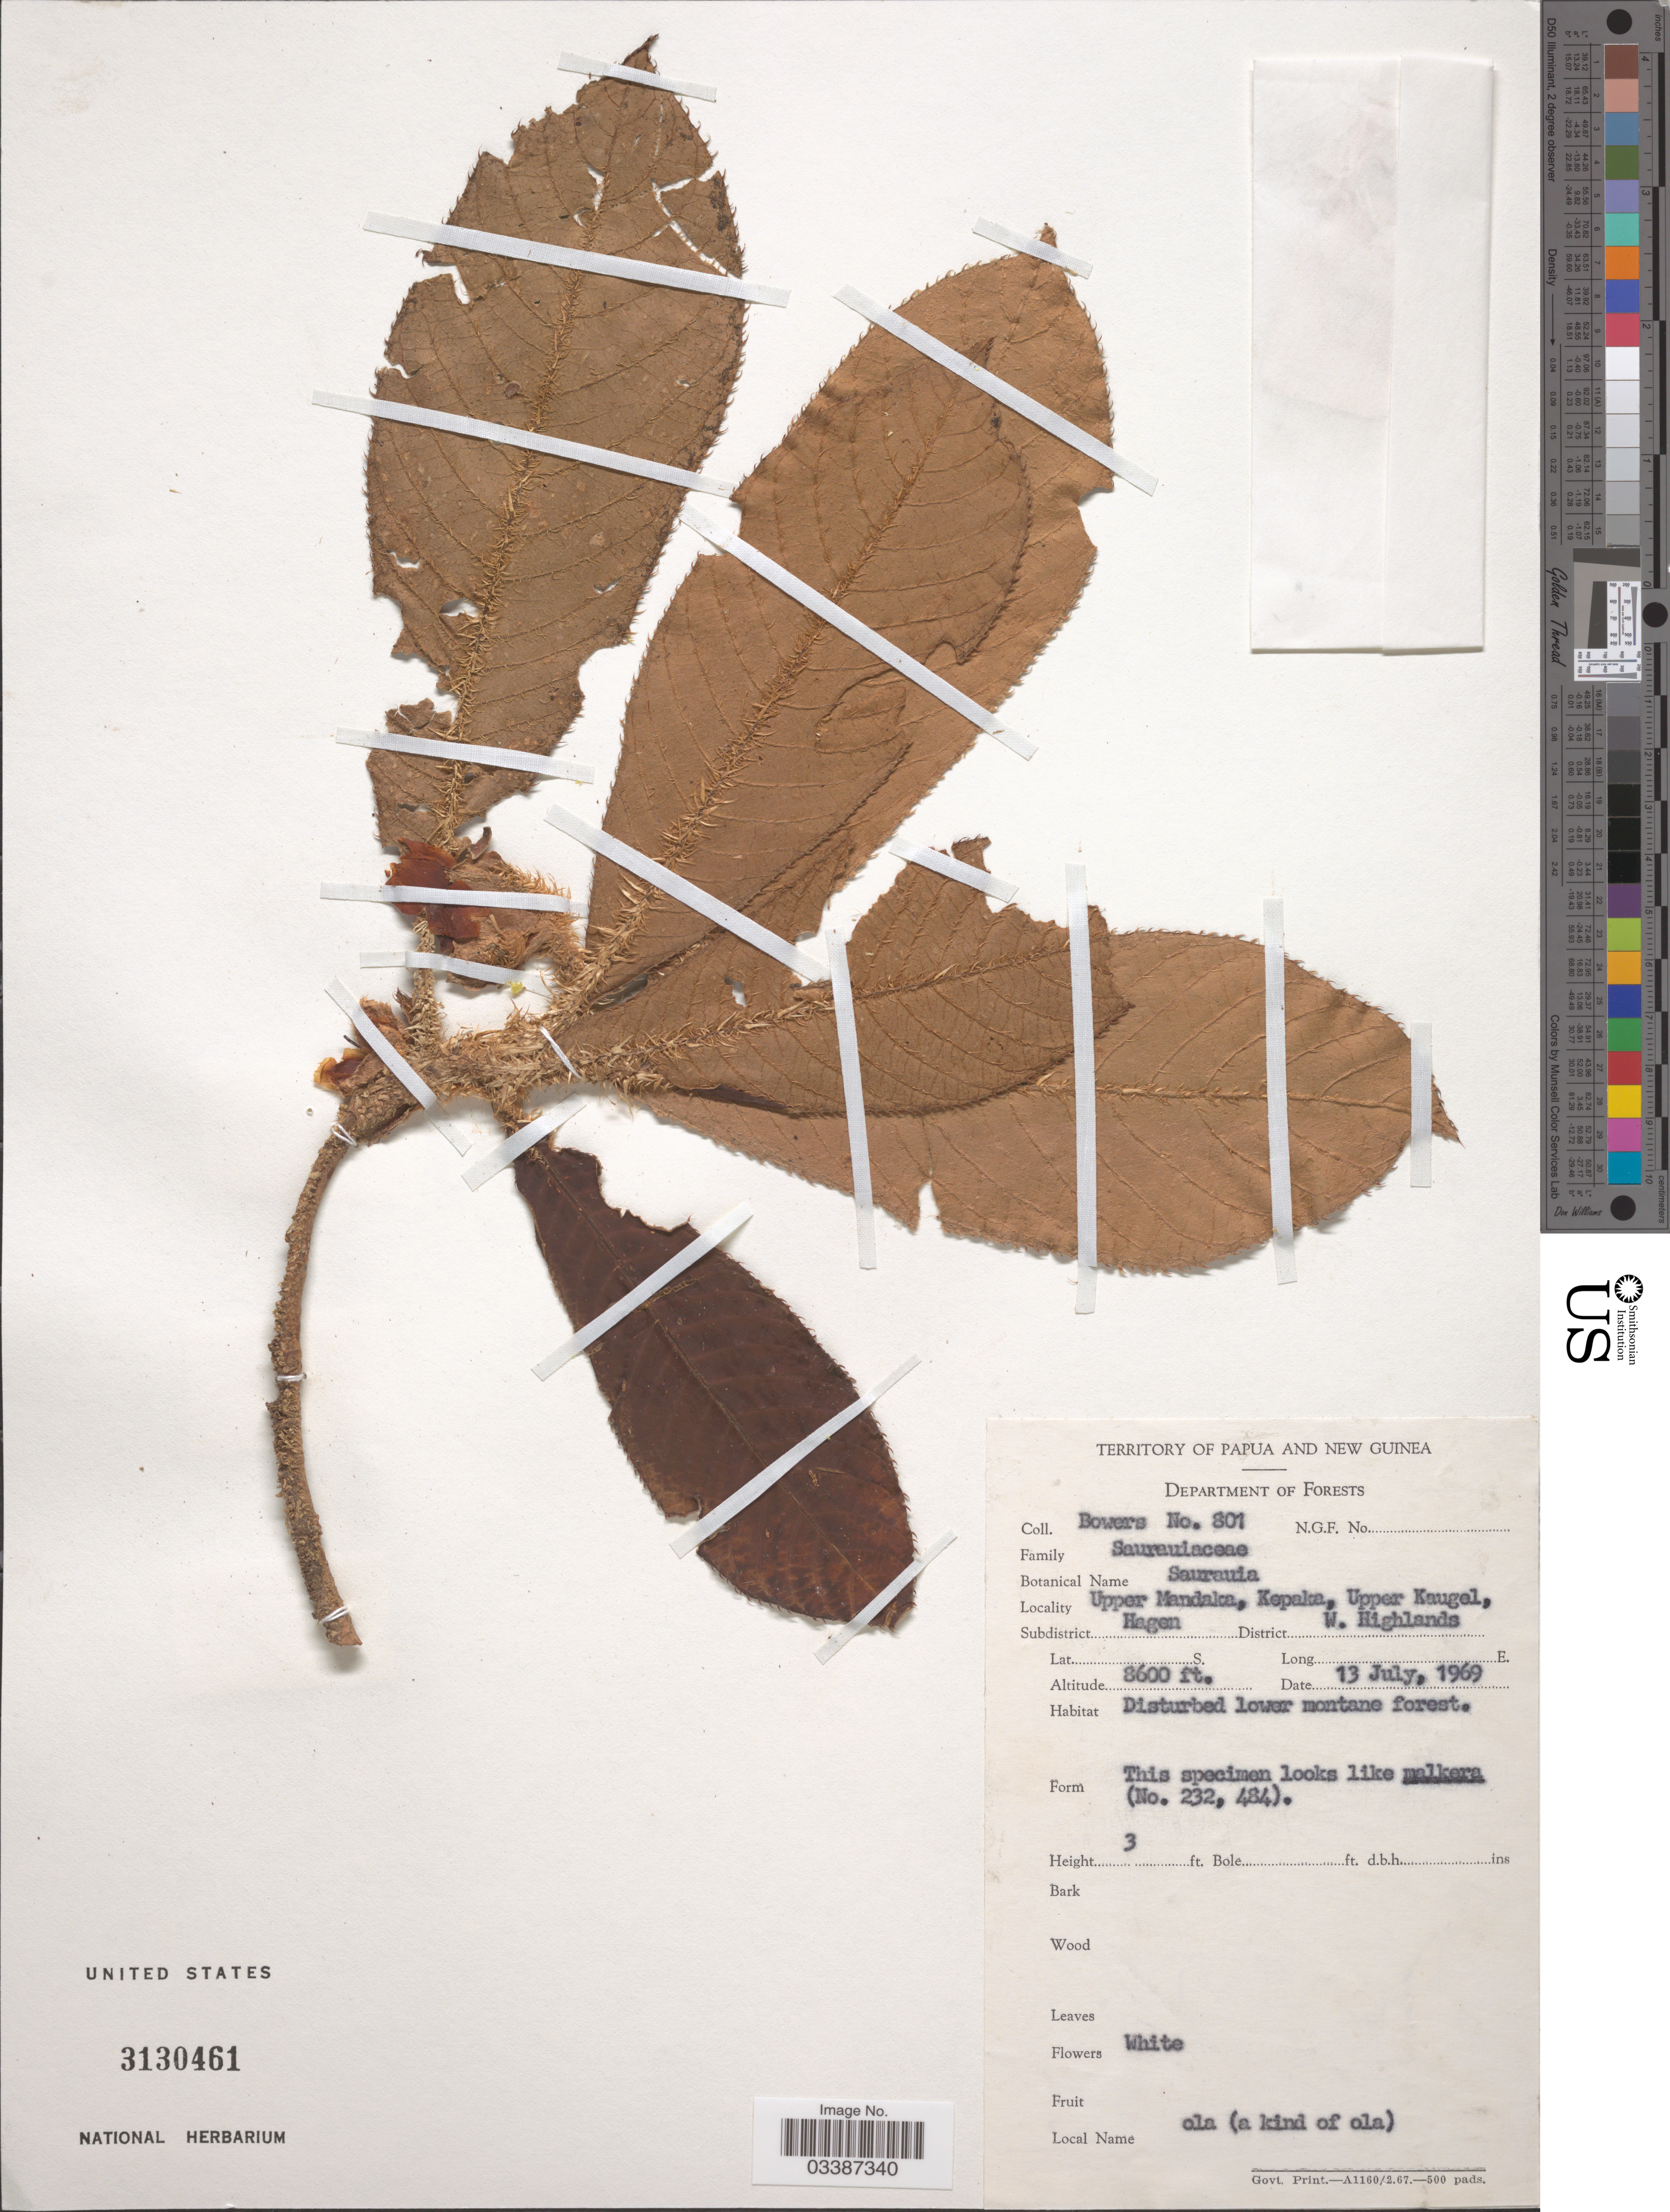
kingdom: Plantae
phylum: Tracheophyta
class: Magnoliopsida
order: Ericales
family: Actinidiaceae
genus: Saurauia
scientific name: Saurauia sp.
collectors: -. Bowers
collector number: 801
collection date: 1969-07-13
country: Papua New Guinea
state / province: Western Highlands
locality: Territory of Papua and New Guinea. Upper Mandaka, Kepaka, Upper Kaugel, Subdistrict Hagen District W. Highlands.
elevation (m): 2621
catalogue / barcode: US 3130461